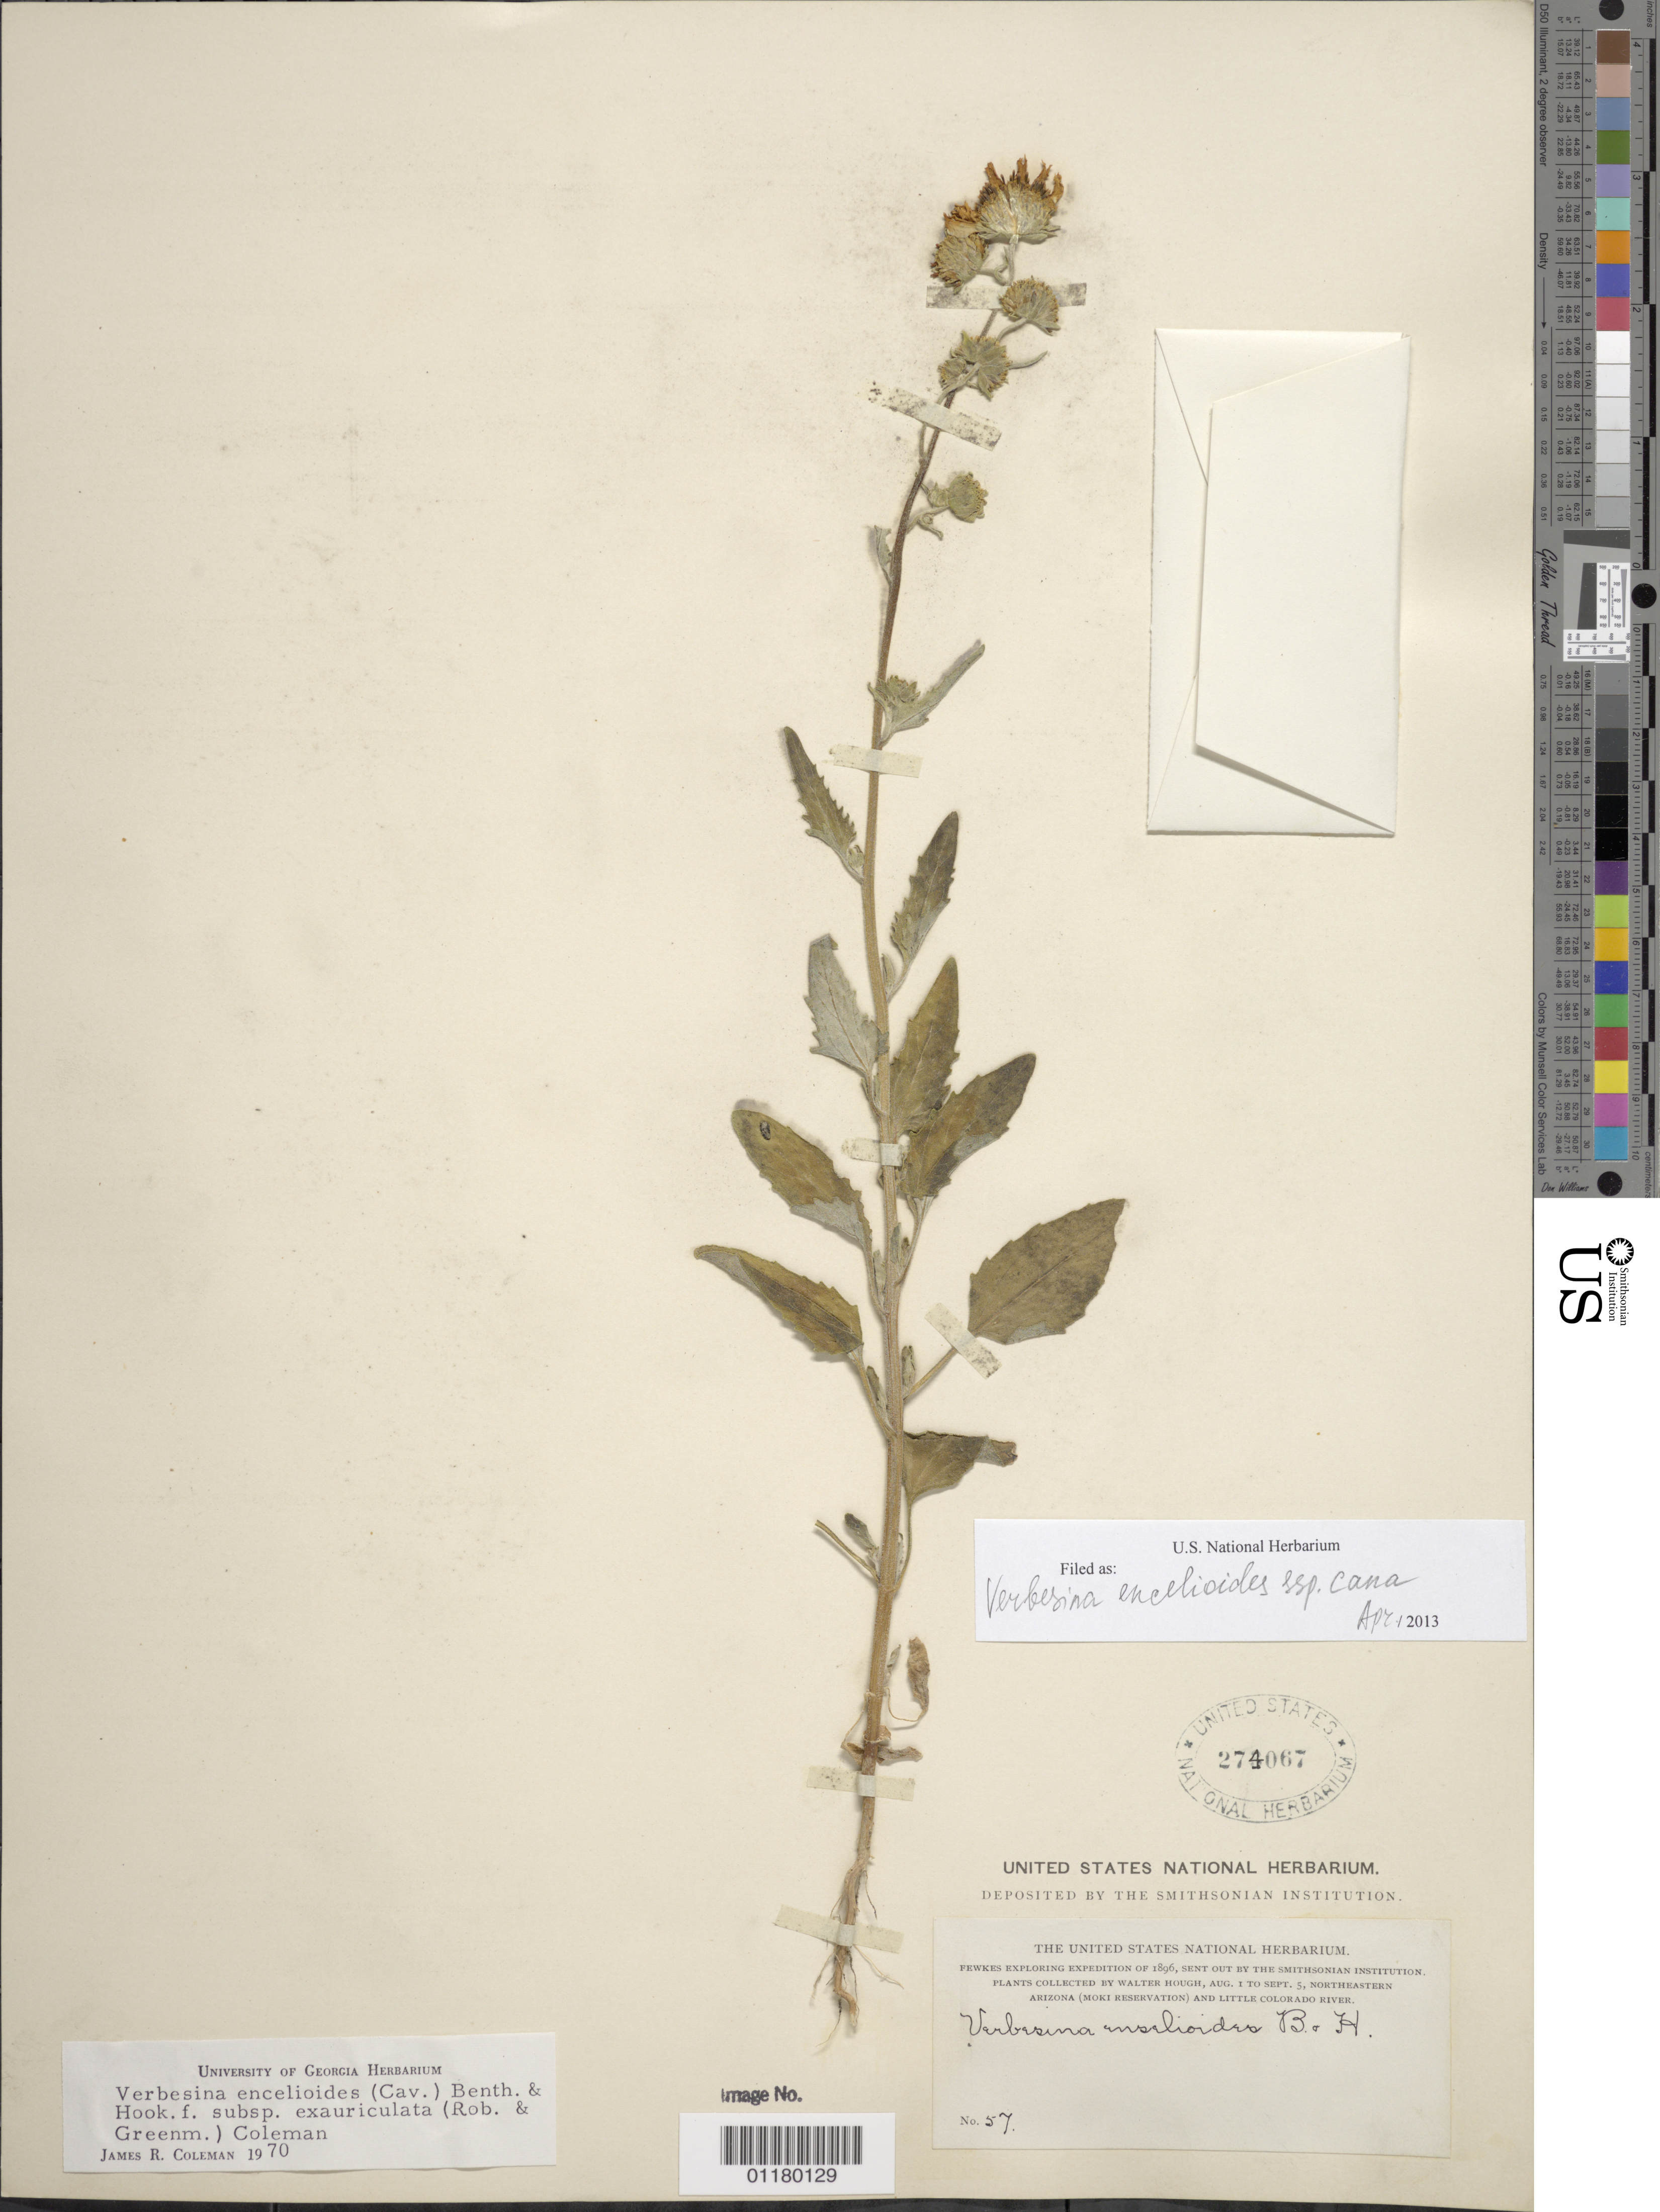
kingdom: Plantae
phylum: Tracheophyta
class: Magnoliopsida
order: Asterales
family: Asteraceae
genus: Verbesina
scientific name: Verbesina encelioides var. cana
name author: (B.L. Rob.) Greenm.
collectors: W. Hough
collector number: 57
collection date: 1896-08-01/1896-09-05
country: United States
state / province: Arizona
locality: Moki Reservation and Little Colorado River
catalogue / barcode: US 274067